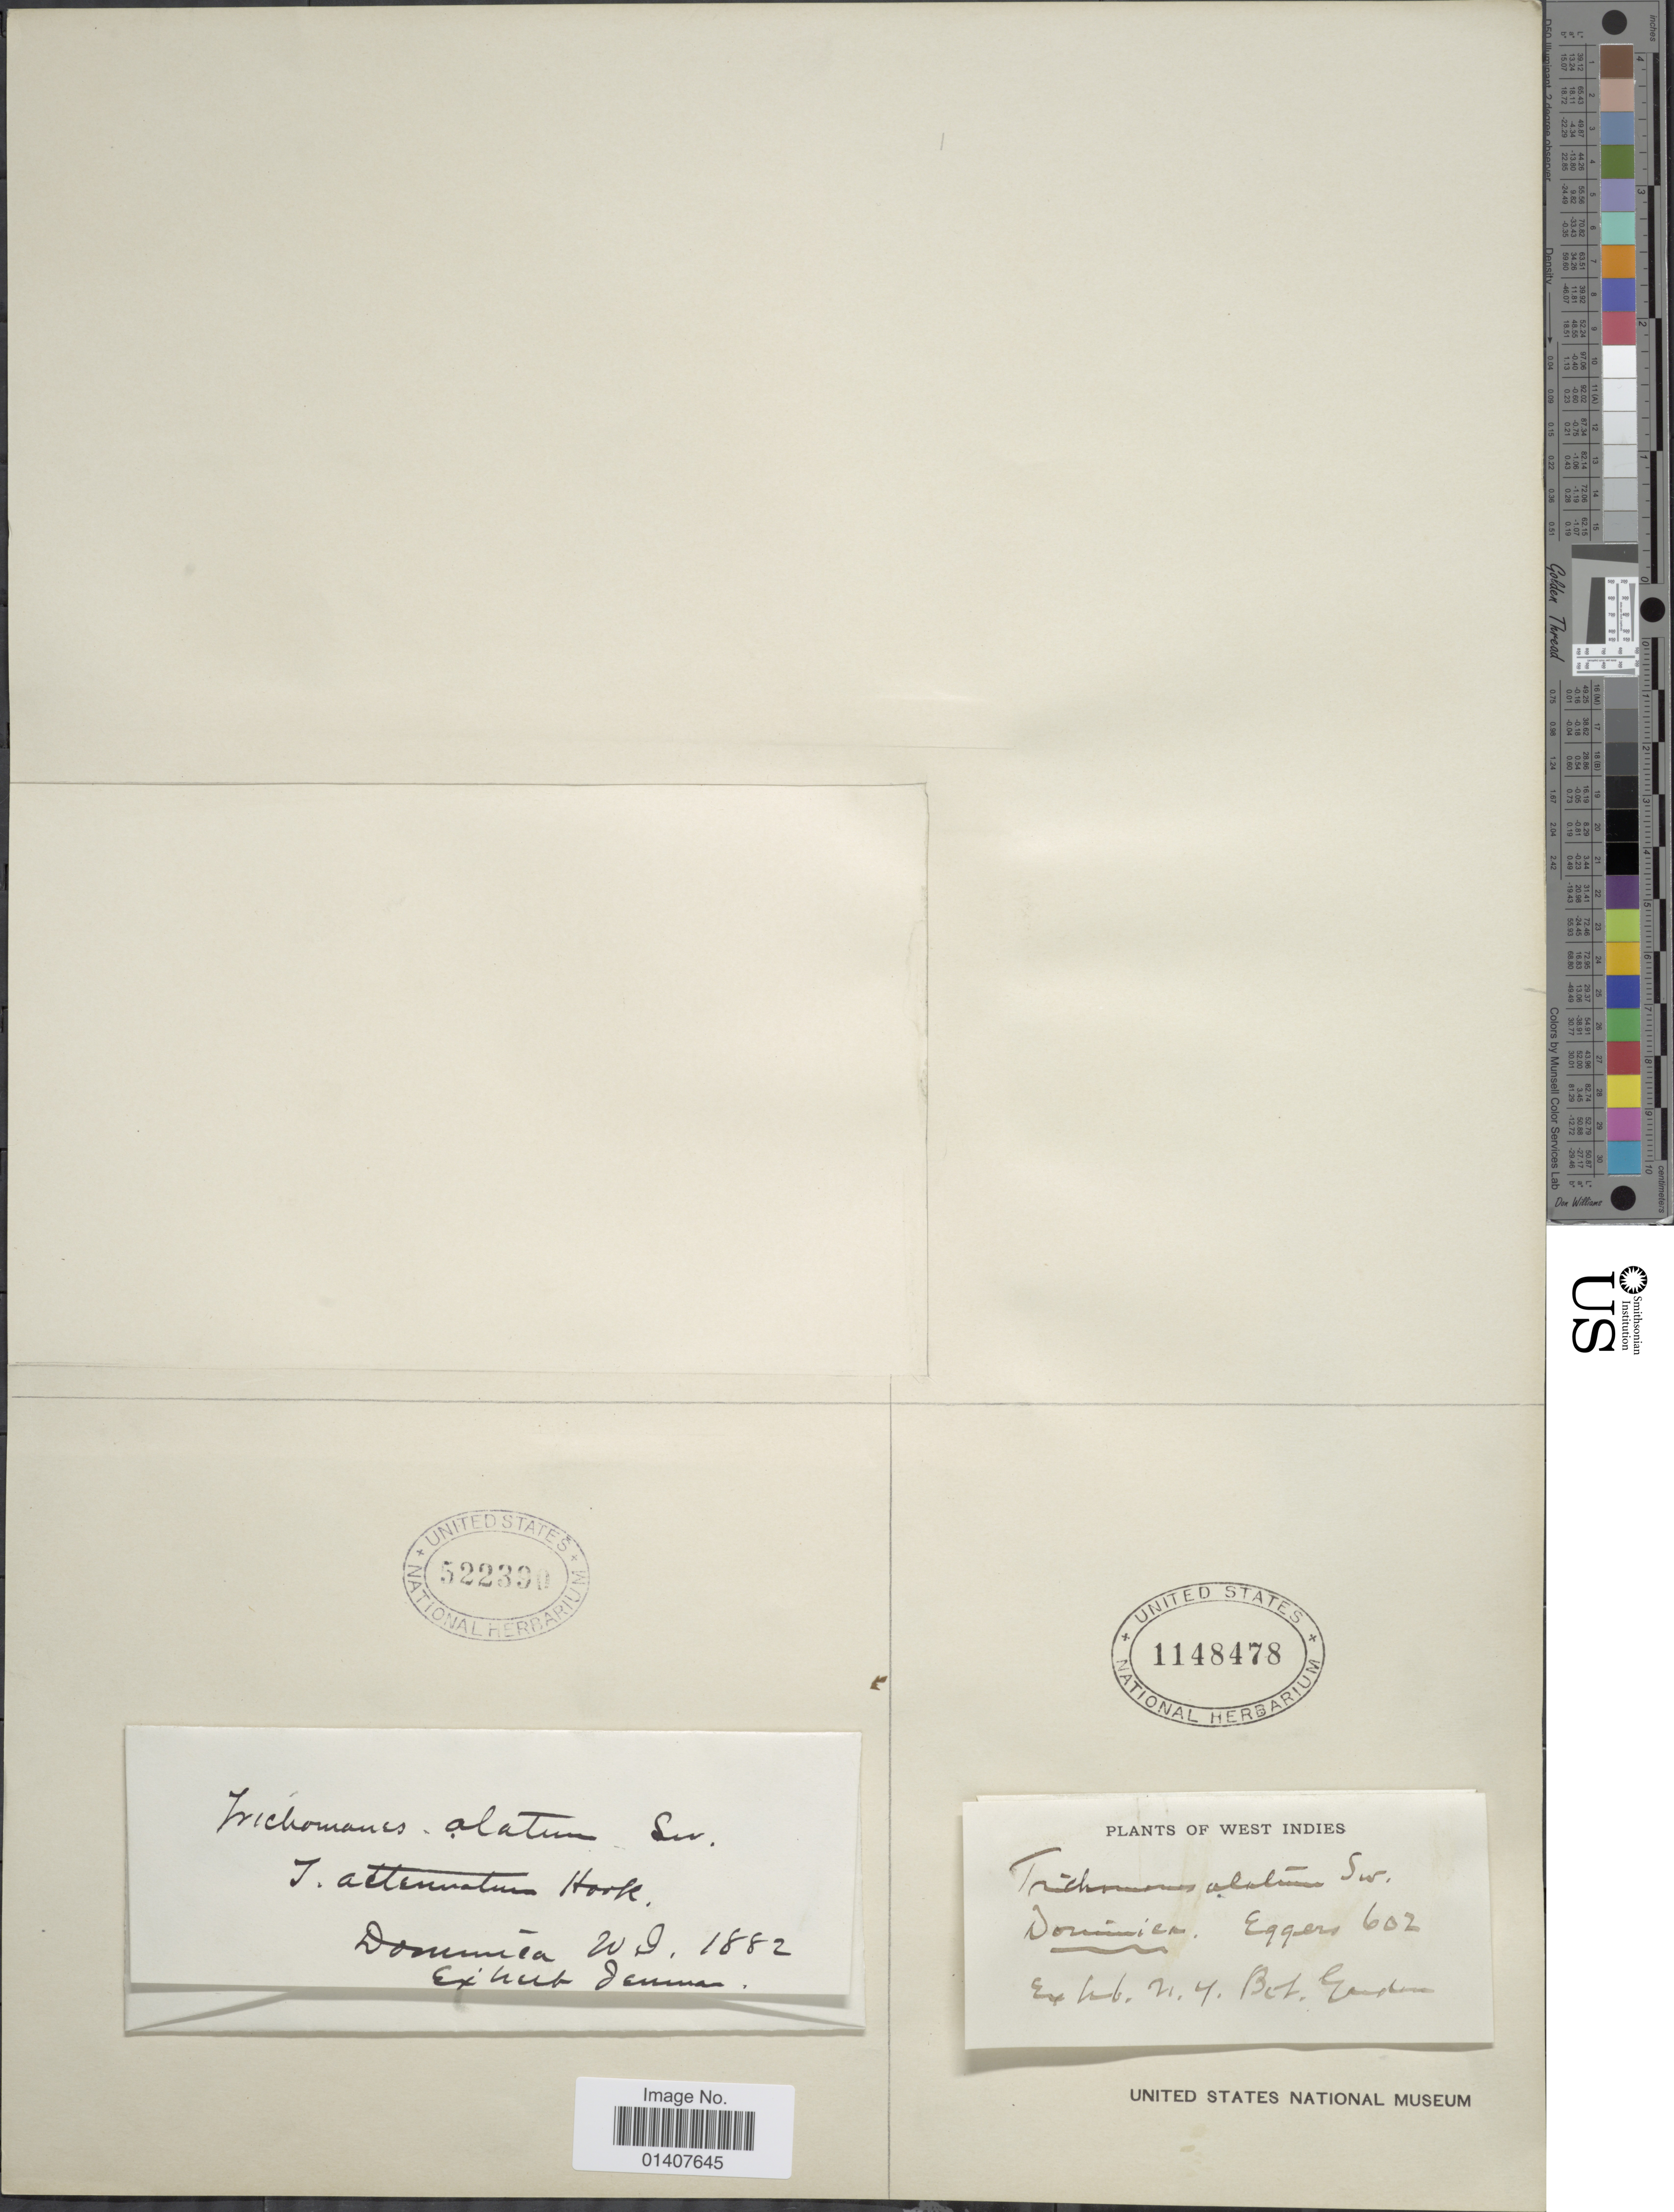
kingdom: Plantae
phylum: Tracheophyta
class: Polypodiopsida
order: Hymenophyllales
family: Hymenophyllaceae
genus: Trichomanes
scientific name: Trichomanes alatum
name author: Sw.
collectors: New York Botanical Gardens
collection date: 1882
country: Dominica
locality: W.I.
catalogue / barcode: US 522390-2